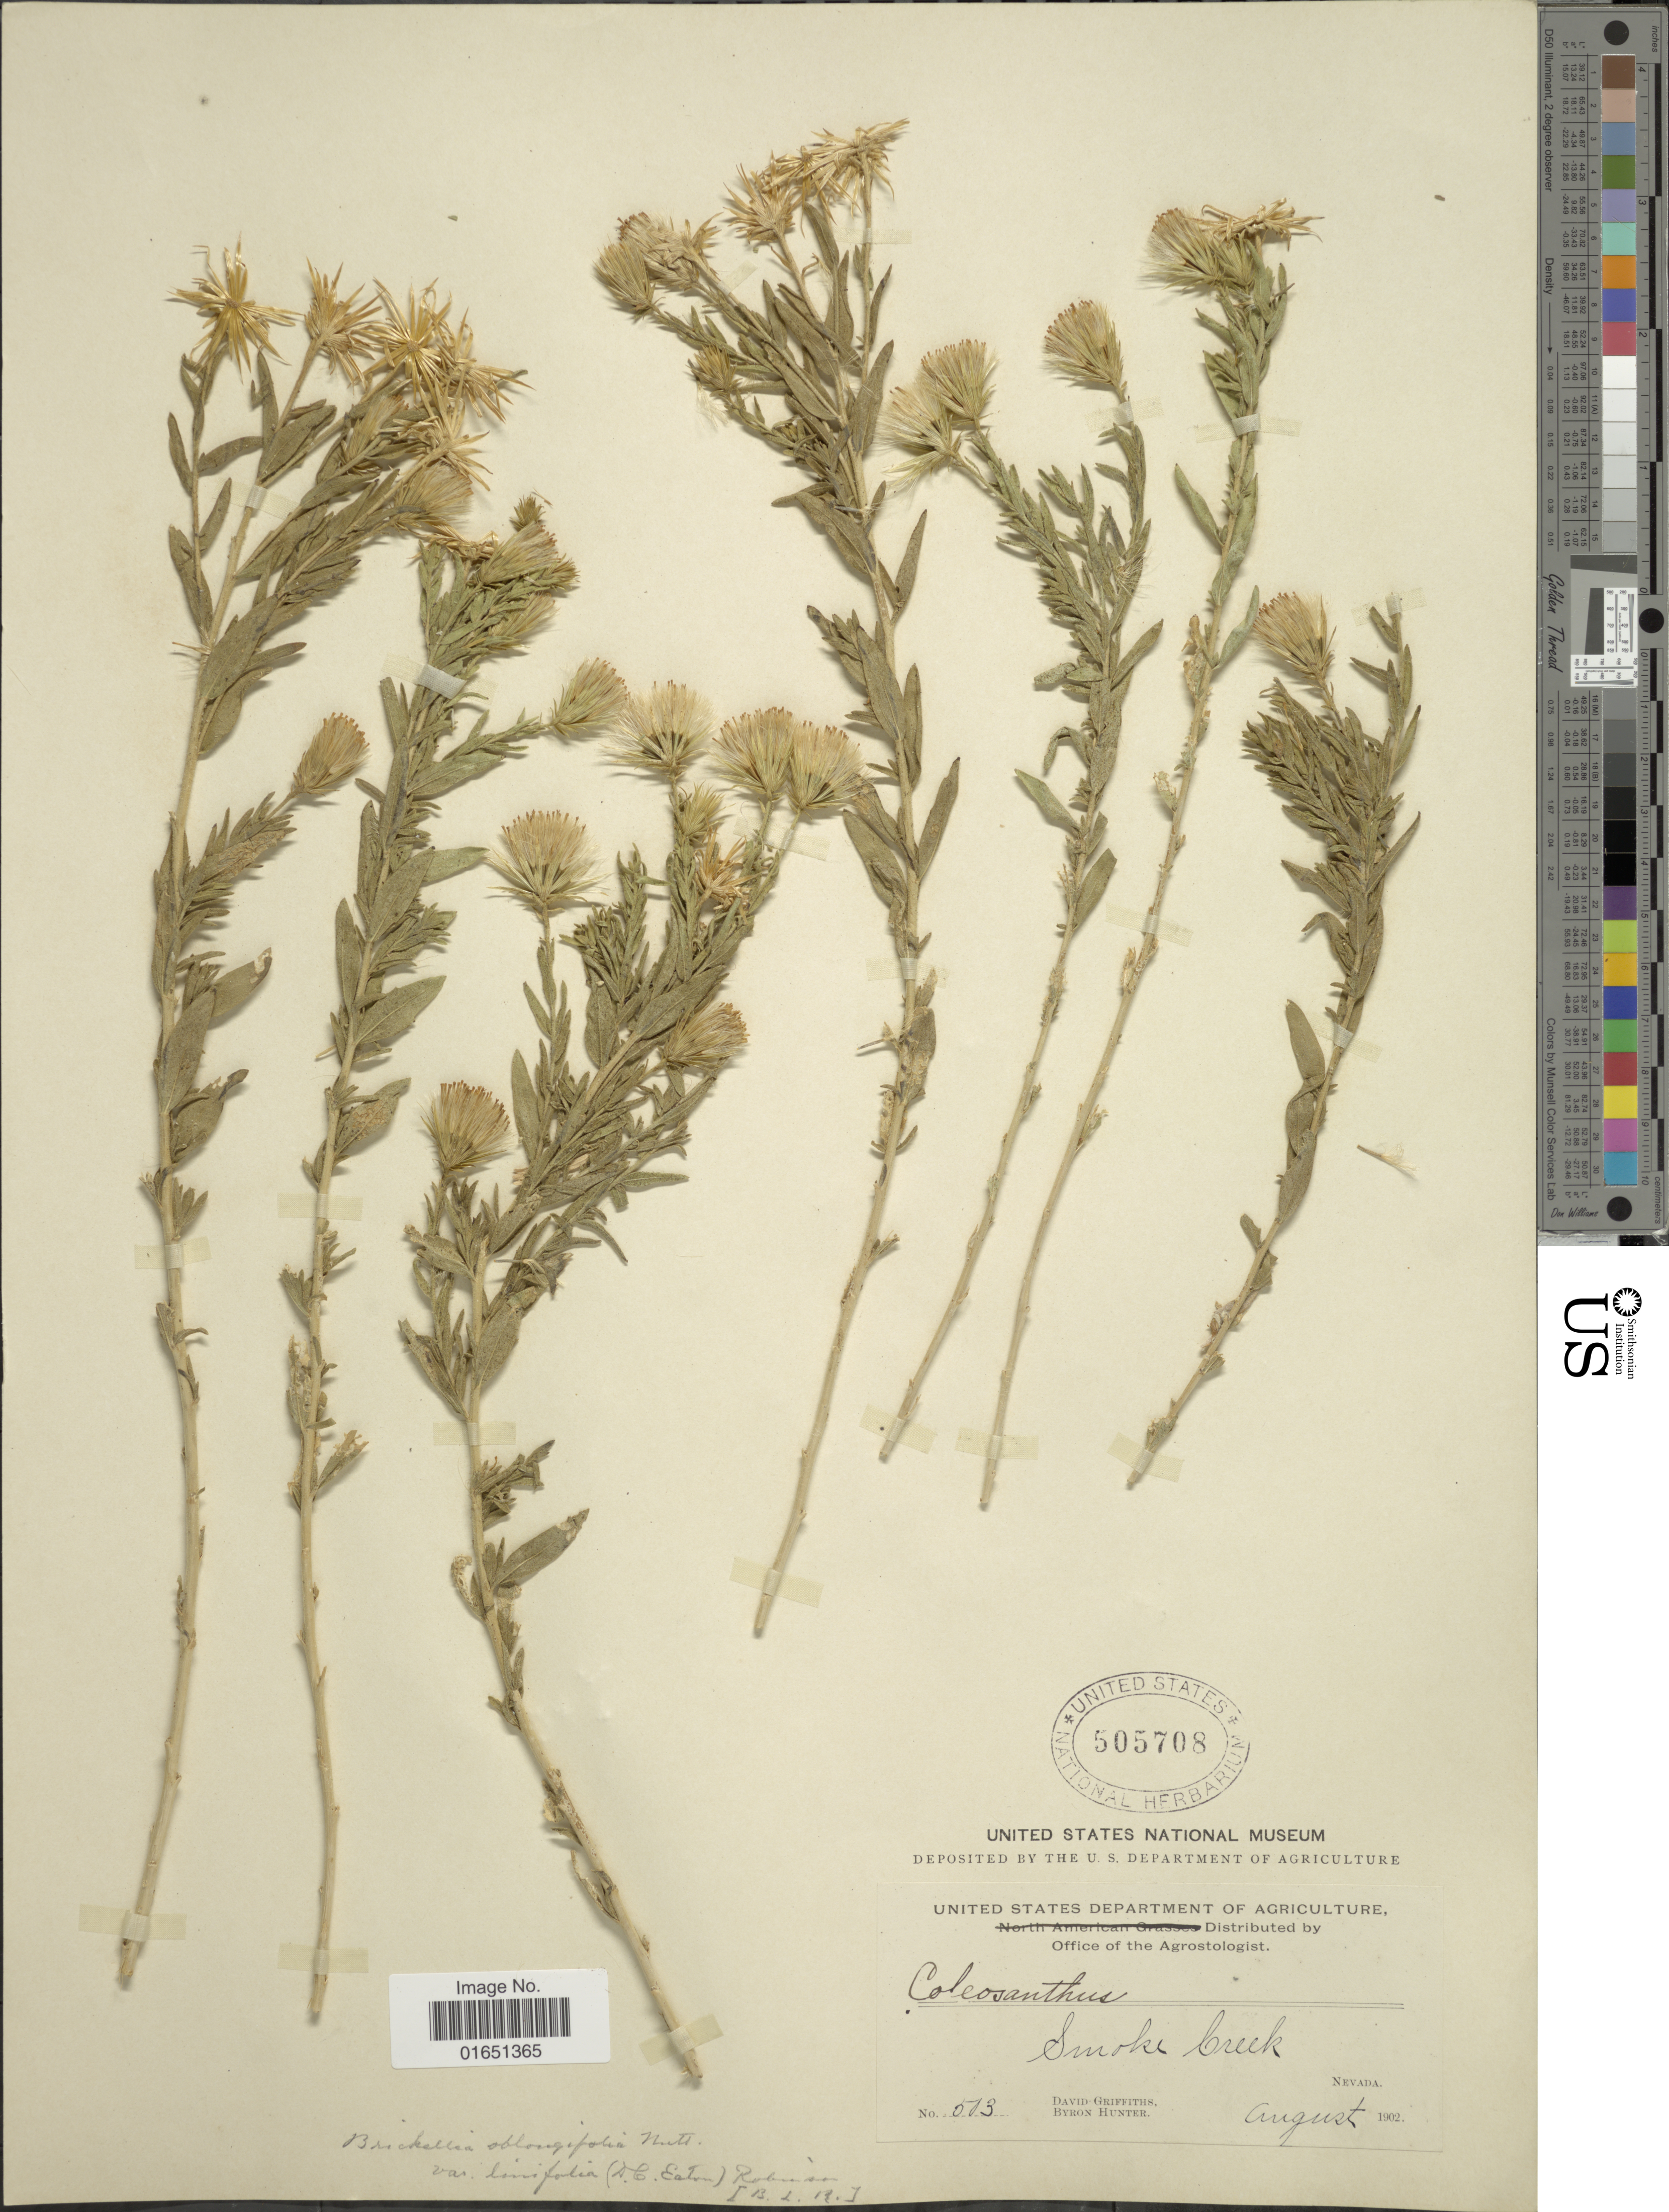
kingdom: Plantae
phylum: Tracheophyta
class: Magnoliopsida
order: Asterales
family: Asteraceae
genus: Brickellia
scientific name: Brickellia oblongifolia var. linifolia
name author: (D.C. Eaton) B.L. Rob.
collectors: D. Griffiths & B. Hunter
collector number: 503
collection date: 1902-08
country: United States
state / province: Nevada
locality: Smoke Creek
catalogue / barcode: US 505708